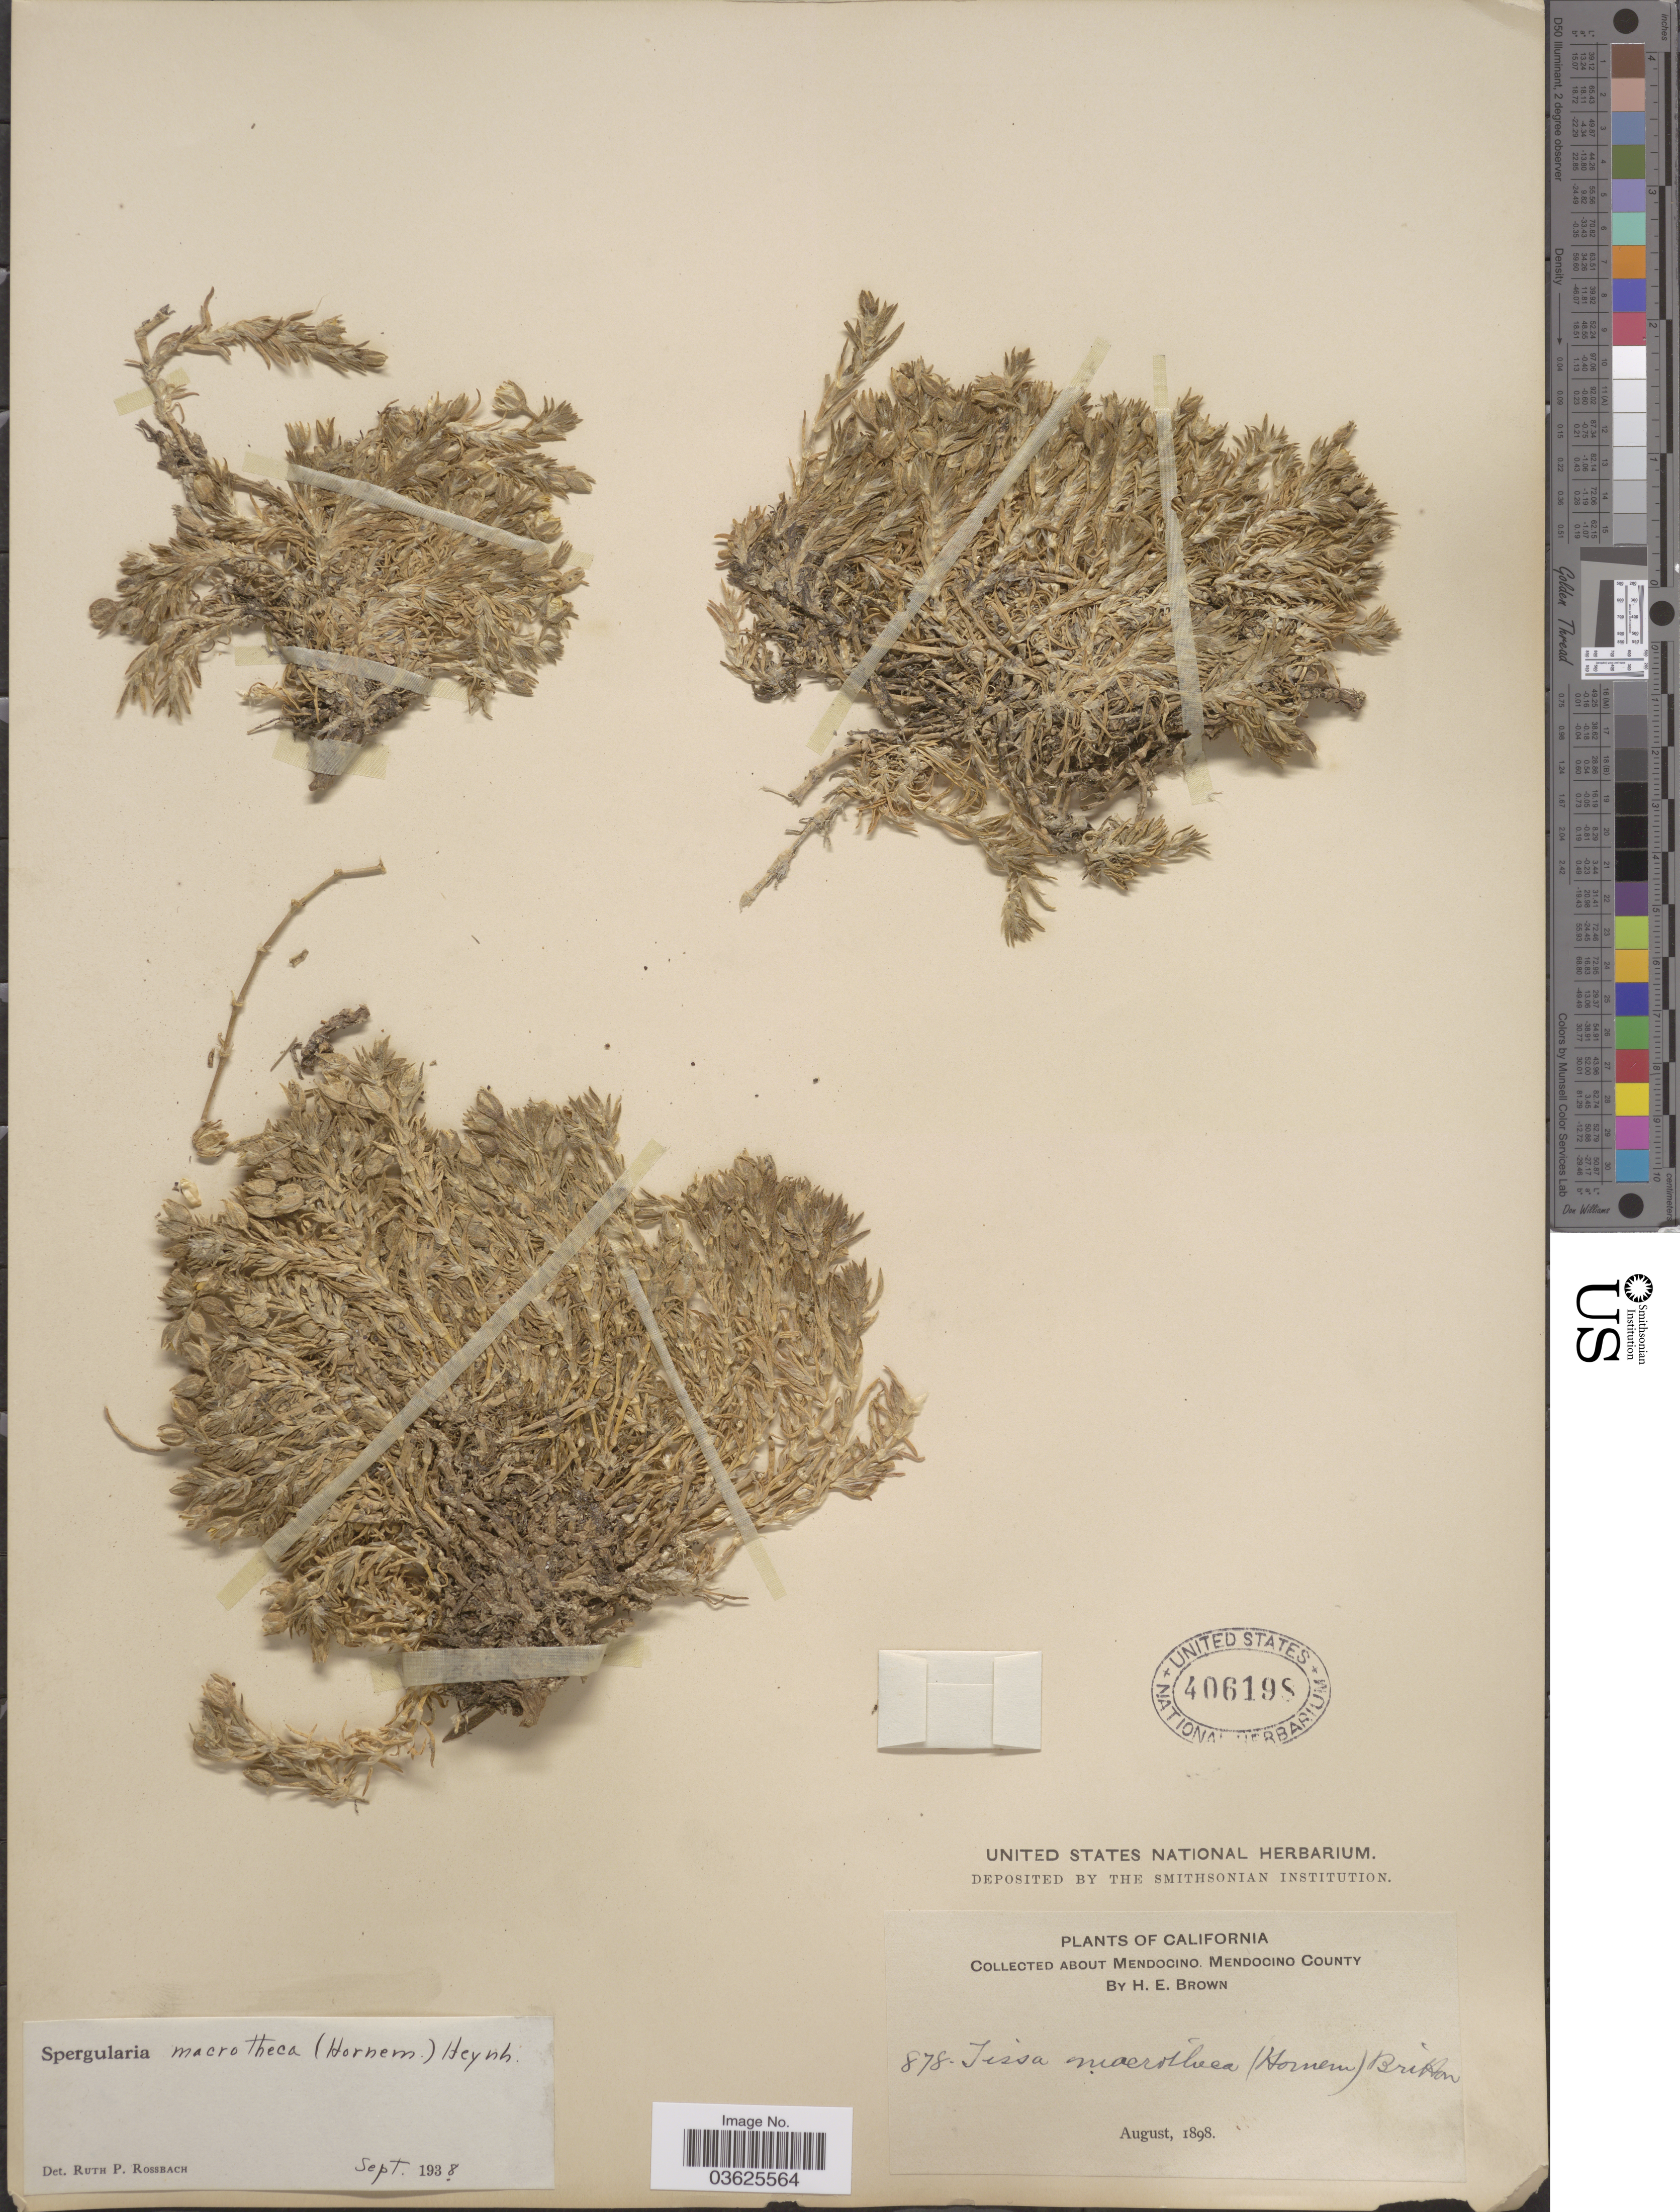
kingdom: Plantae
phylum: Tracheophyta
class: Magnoliopsida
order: Caryophyllales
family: Caryophyllaceae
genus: Spergularia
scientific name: Spergularia macrotheca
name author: (Hornem.) Heynh.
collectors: H. E. Brown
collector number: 878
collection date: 1898-08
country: United States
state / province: California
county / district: Mendocino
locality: About Mendocino, Mendocino County.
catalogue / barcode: US 406198